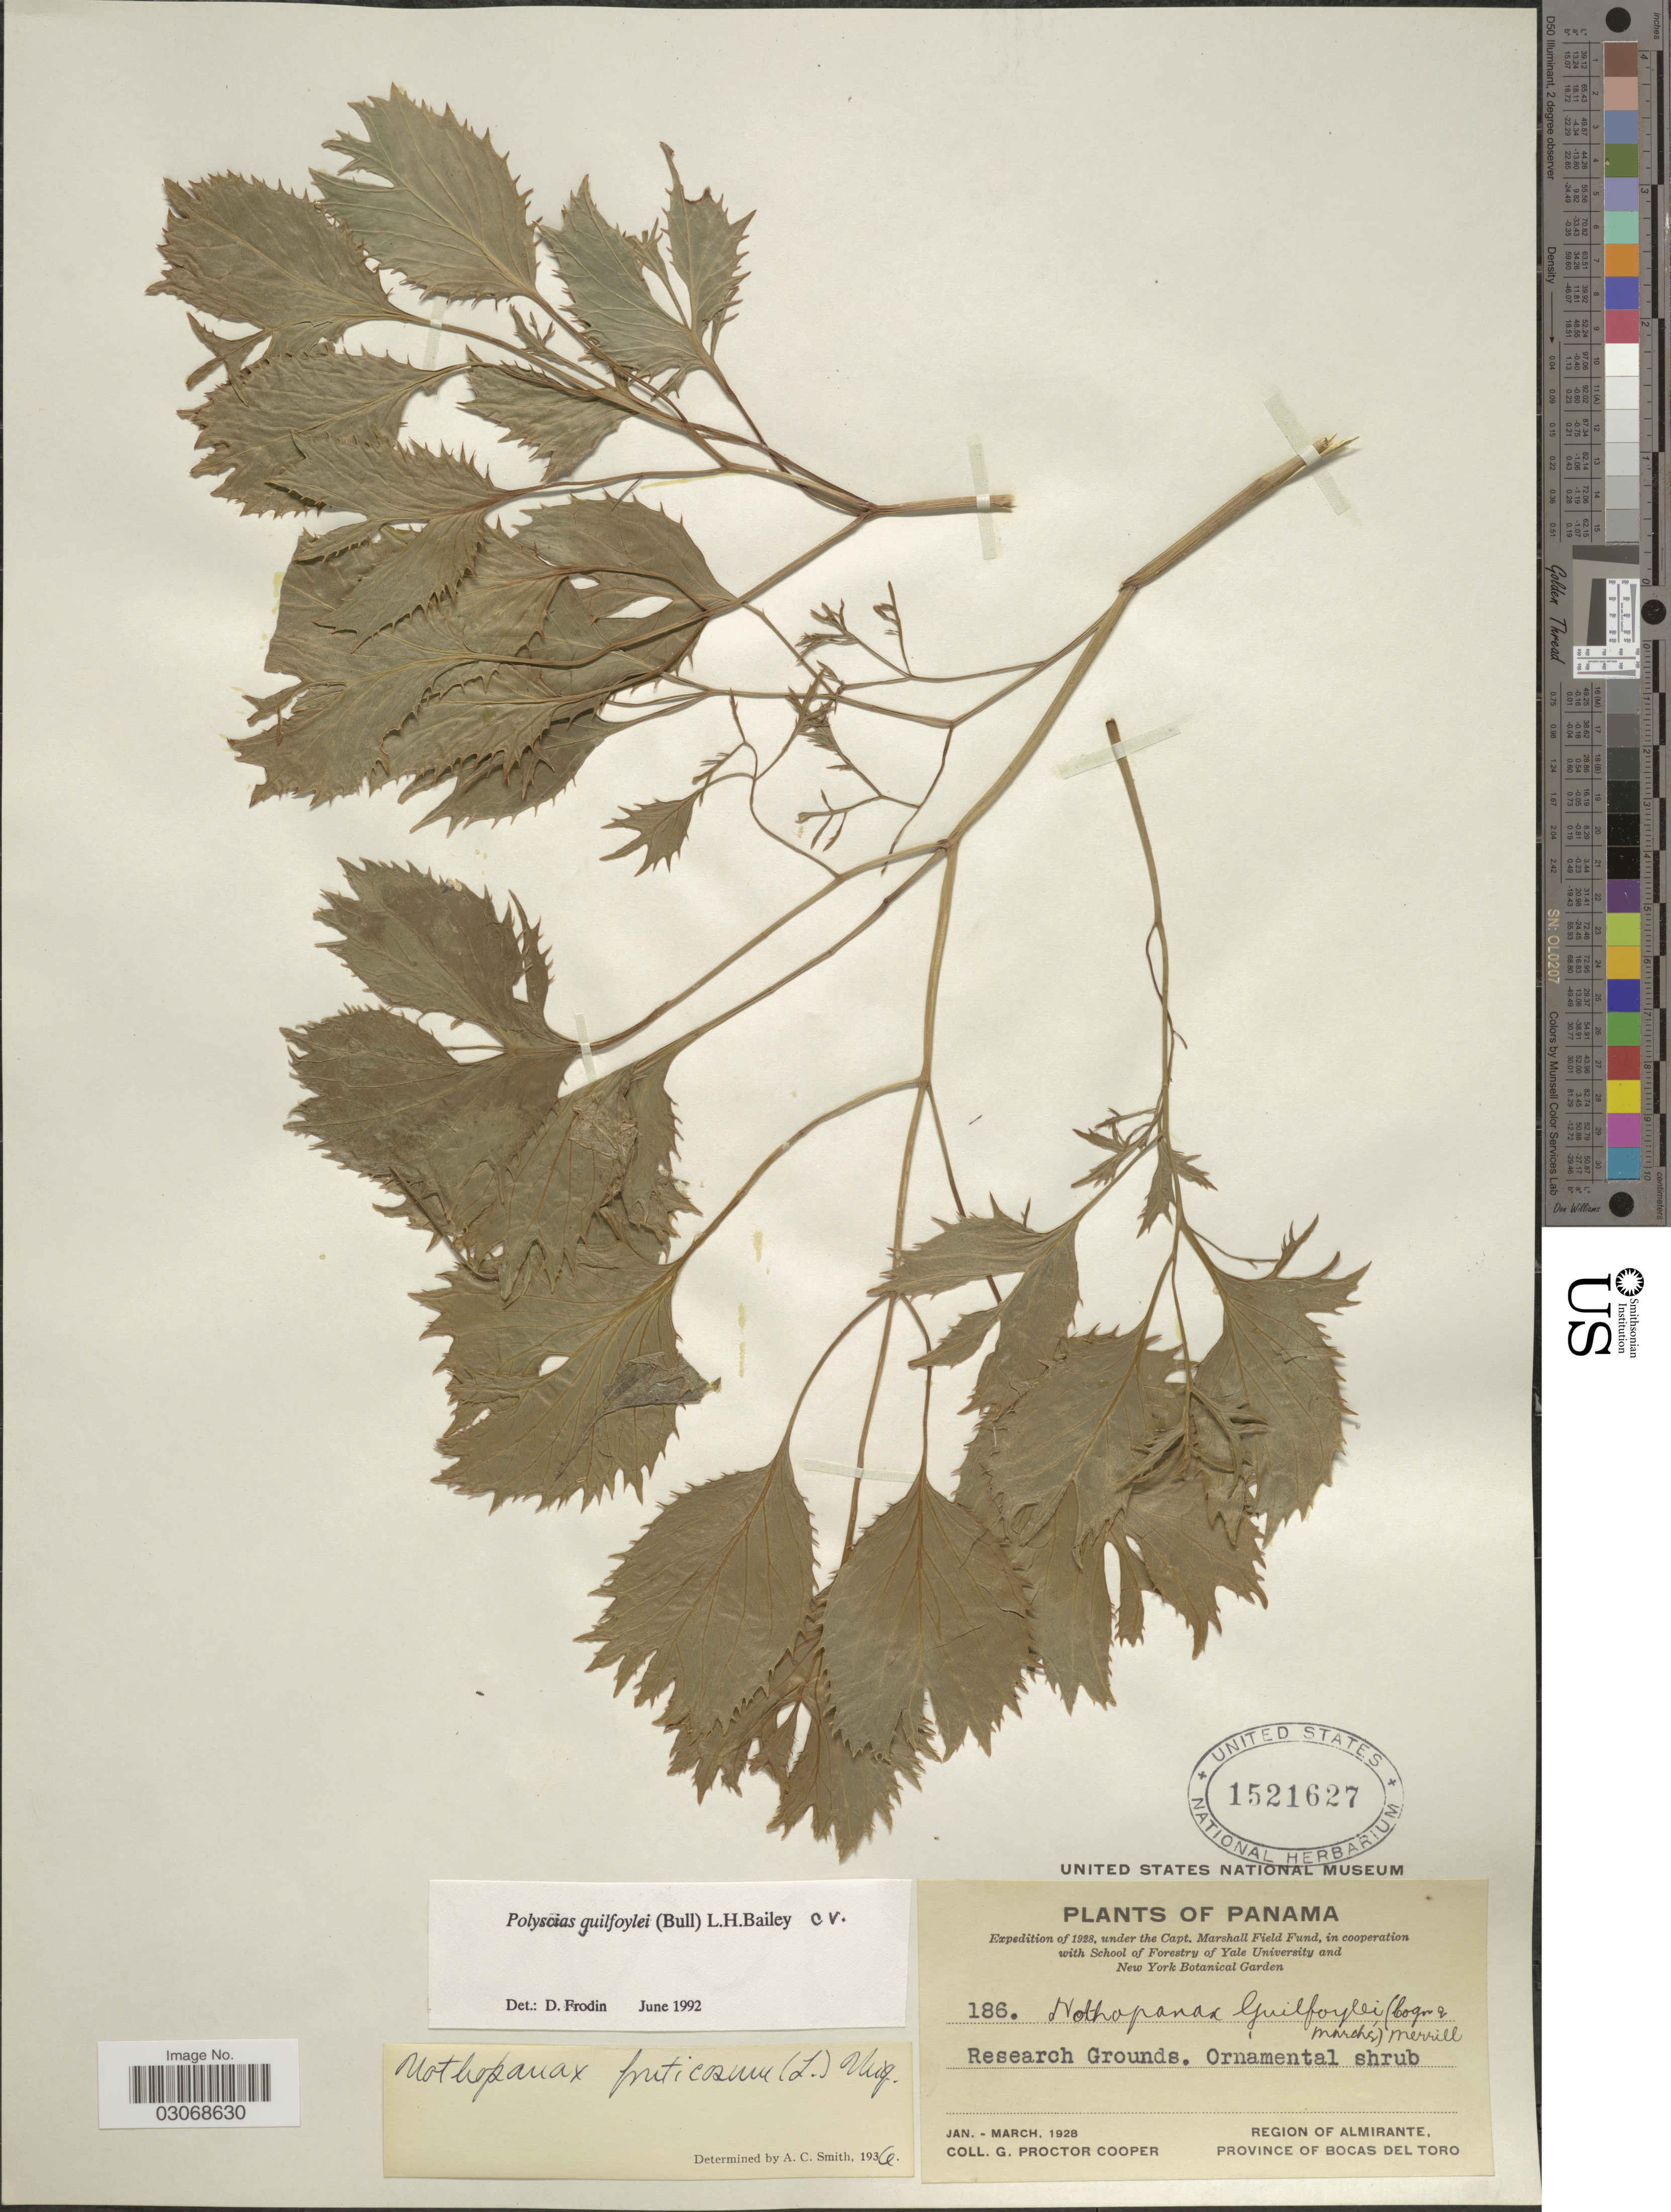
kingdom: Plantae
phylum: Tracheophyta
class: Magnoliopsida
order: Apiales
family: Araliaceae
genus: Polyscias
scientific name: Polyscias guilfoylei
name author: (W. Bull) L.H. Bailey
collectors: G. Cooper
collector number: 186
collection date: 1928-01/1928-03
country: Panama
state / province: Bocas del Toro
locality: Research Grounds, Region of Almirante.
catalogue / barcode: US 1521627